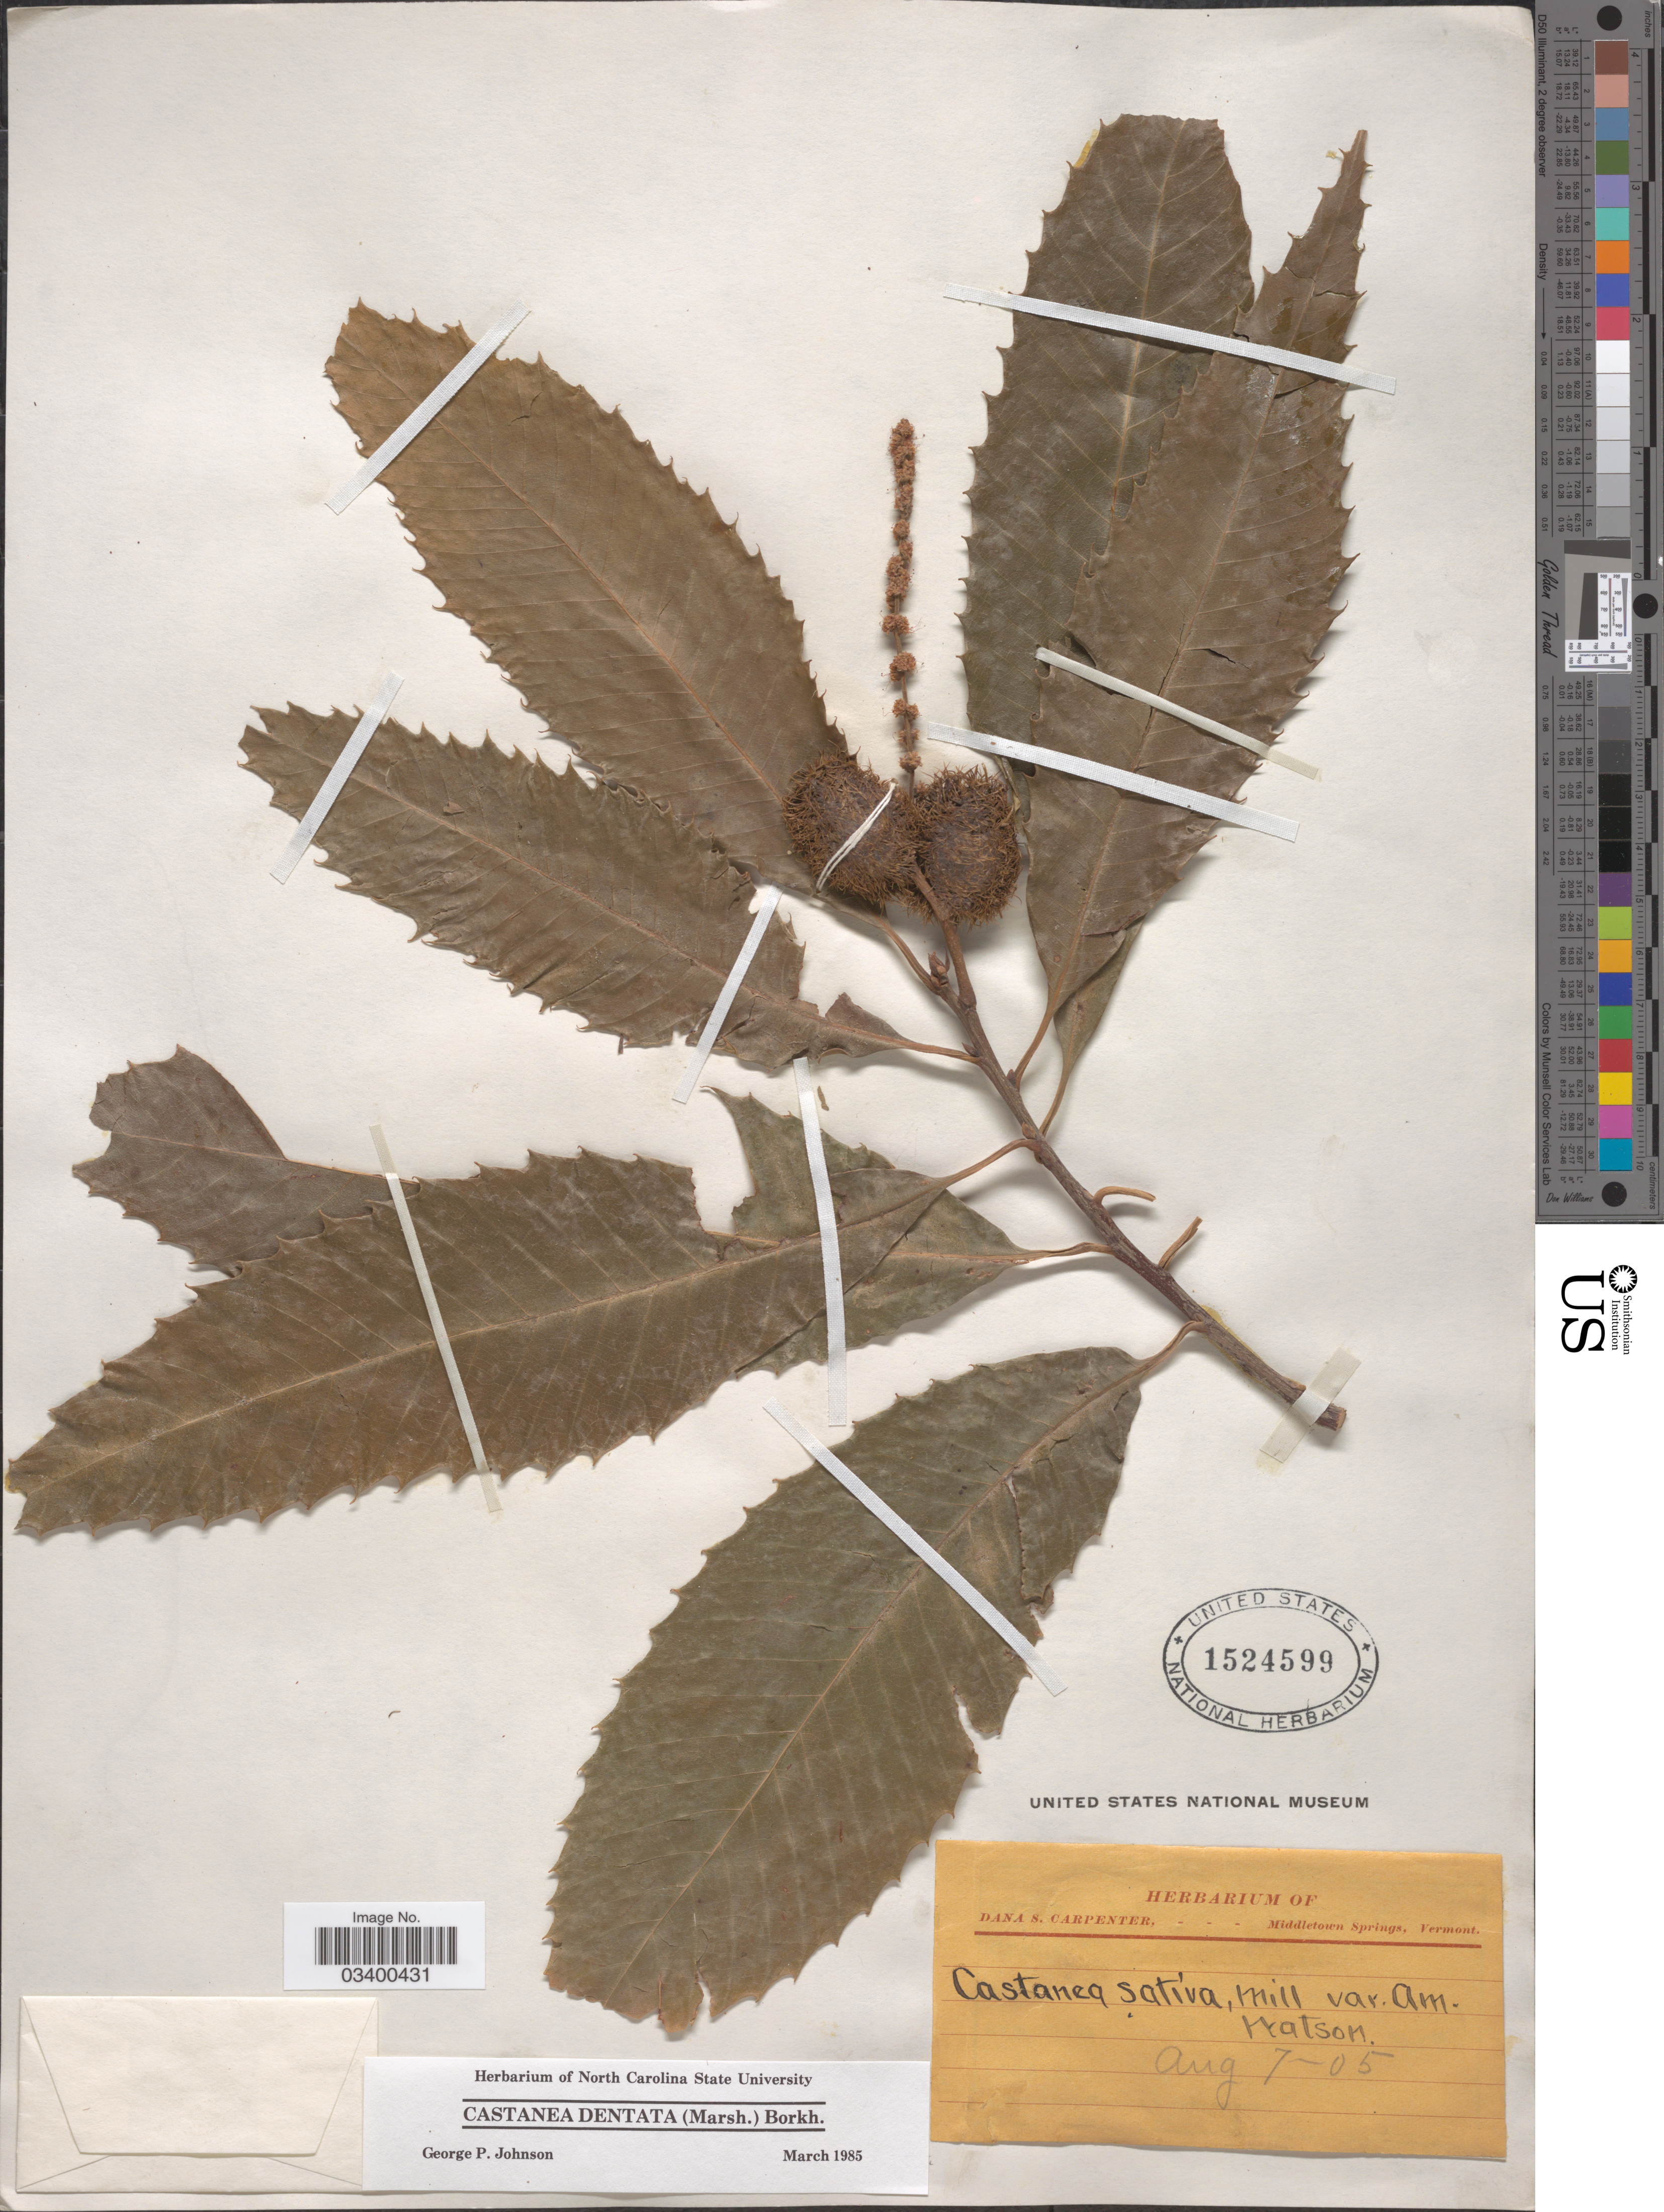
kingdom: Plantae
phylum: Tracheophyta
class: Magnoliopsida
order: Fagales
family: Fagaceae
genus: Castanea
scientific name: Castanea dentata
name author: (Marshall) Borkh.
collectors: ex herb. Dana S. Carpenter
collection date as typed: Transcribed d/m/y: 7/8/5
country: United States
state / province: Vermont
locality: Middletown Springs.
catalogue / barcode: US 1524599